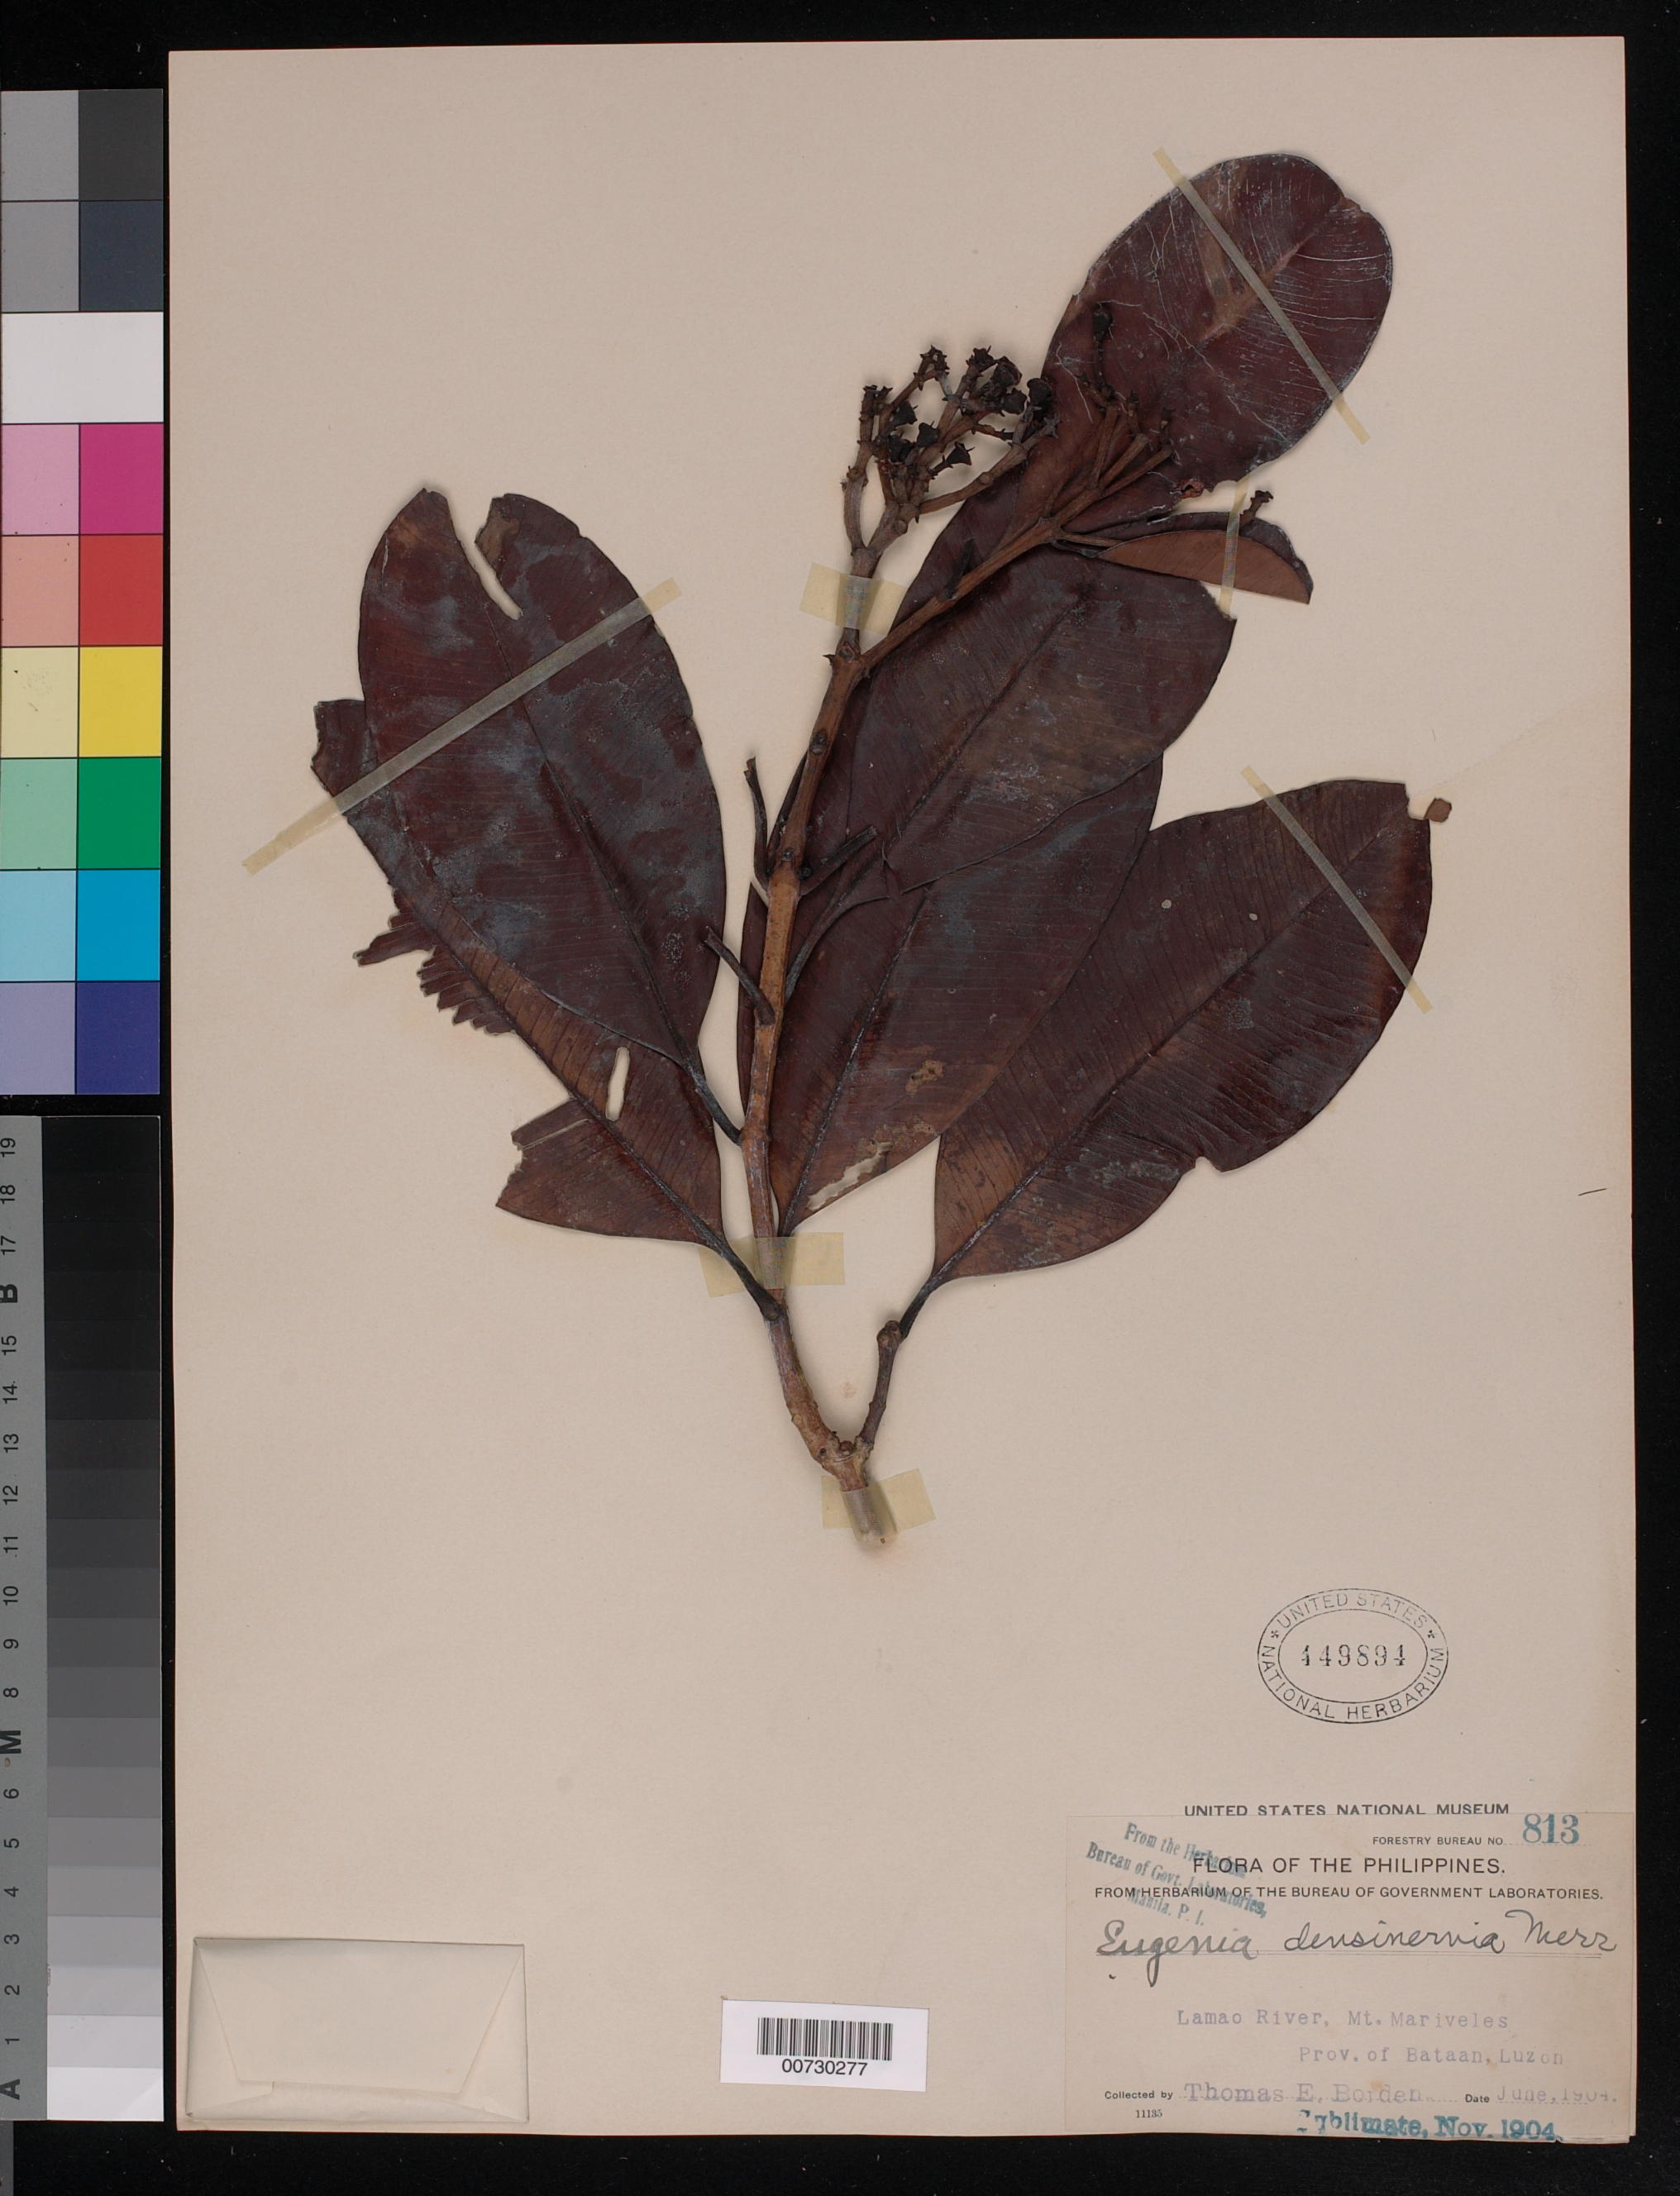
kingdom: Plantae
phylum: Tracheophyta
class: Magnoliopsida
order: Myrtales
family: Myrtaceae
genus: Syzygium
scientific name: Syzygium densinervium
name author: (Merr.) Merr.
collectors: T. E. Borden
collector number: For. Bur. 813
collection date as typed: Jun 1904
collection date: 1904-06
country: Philippines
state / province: Central Luzon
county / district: Bataan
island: Luzon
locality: Lamao River, Mt Mariveles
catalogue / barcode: US 449894